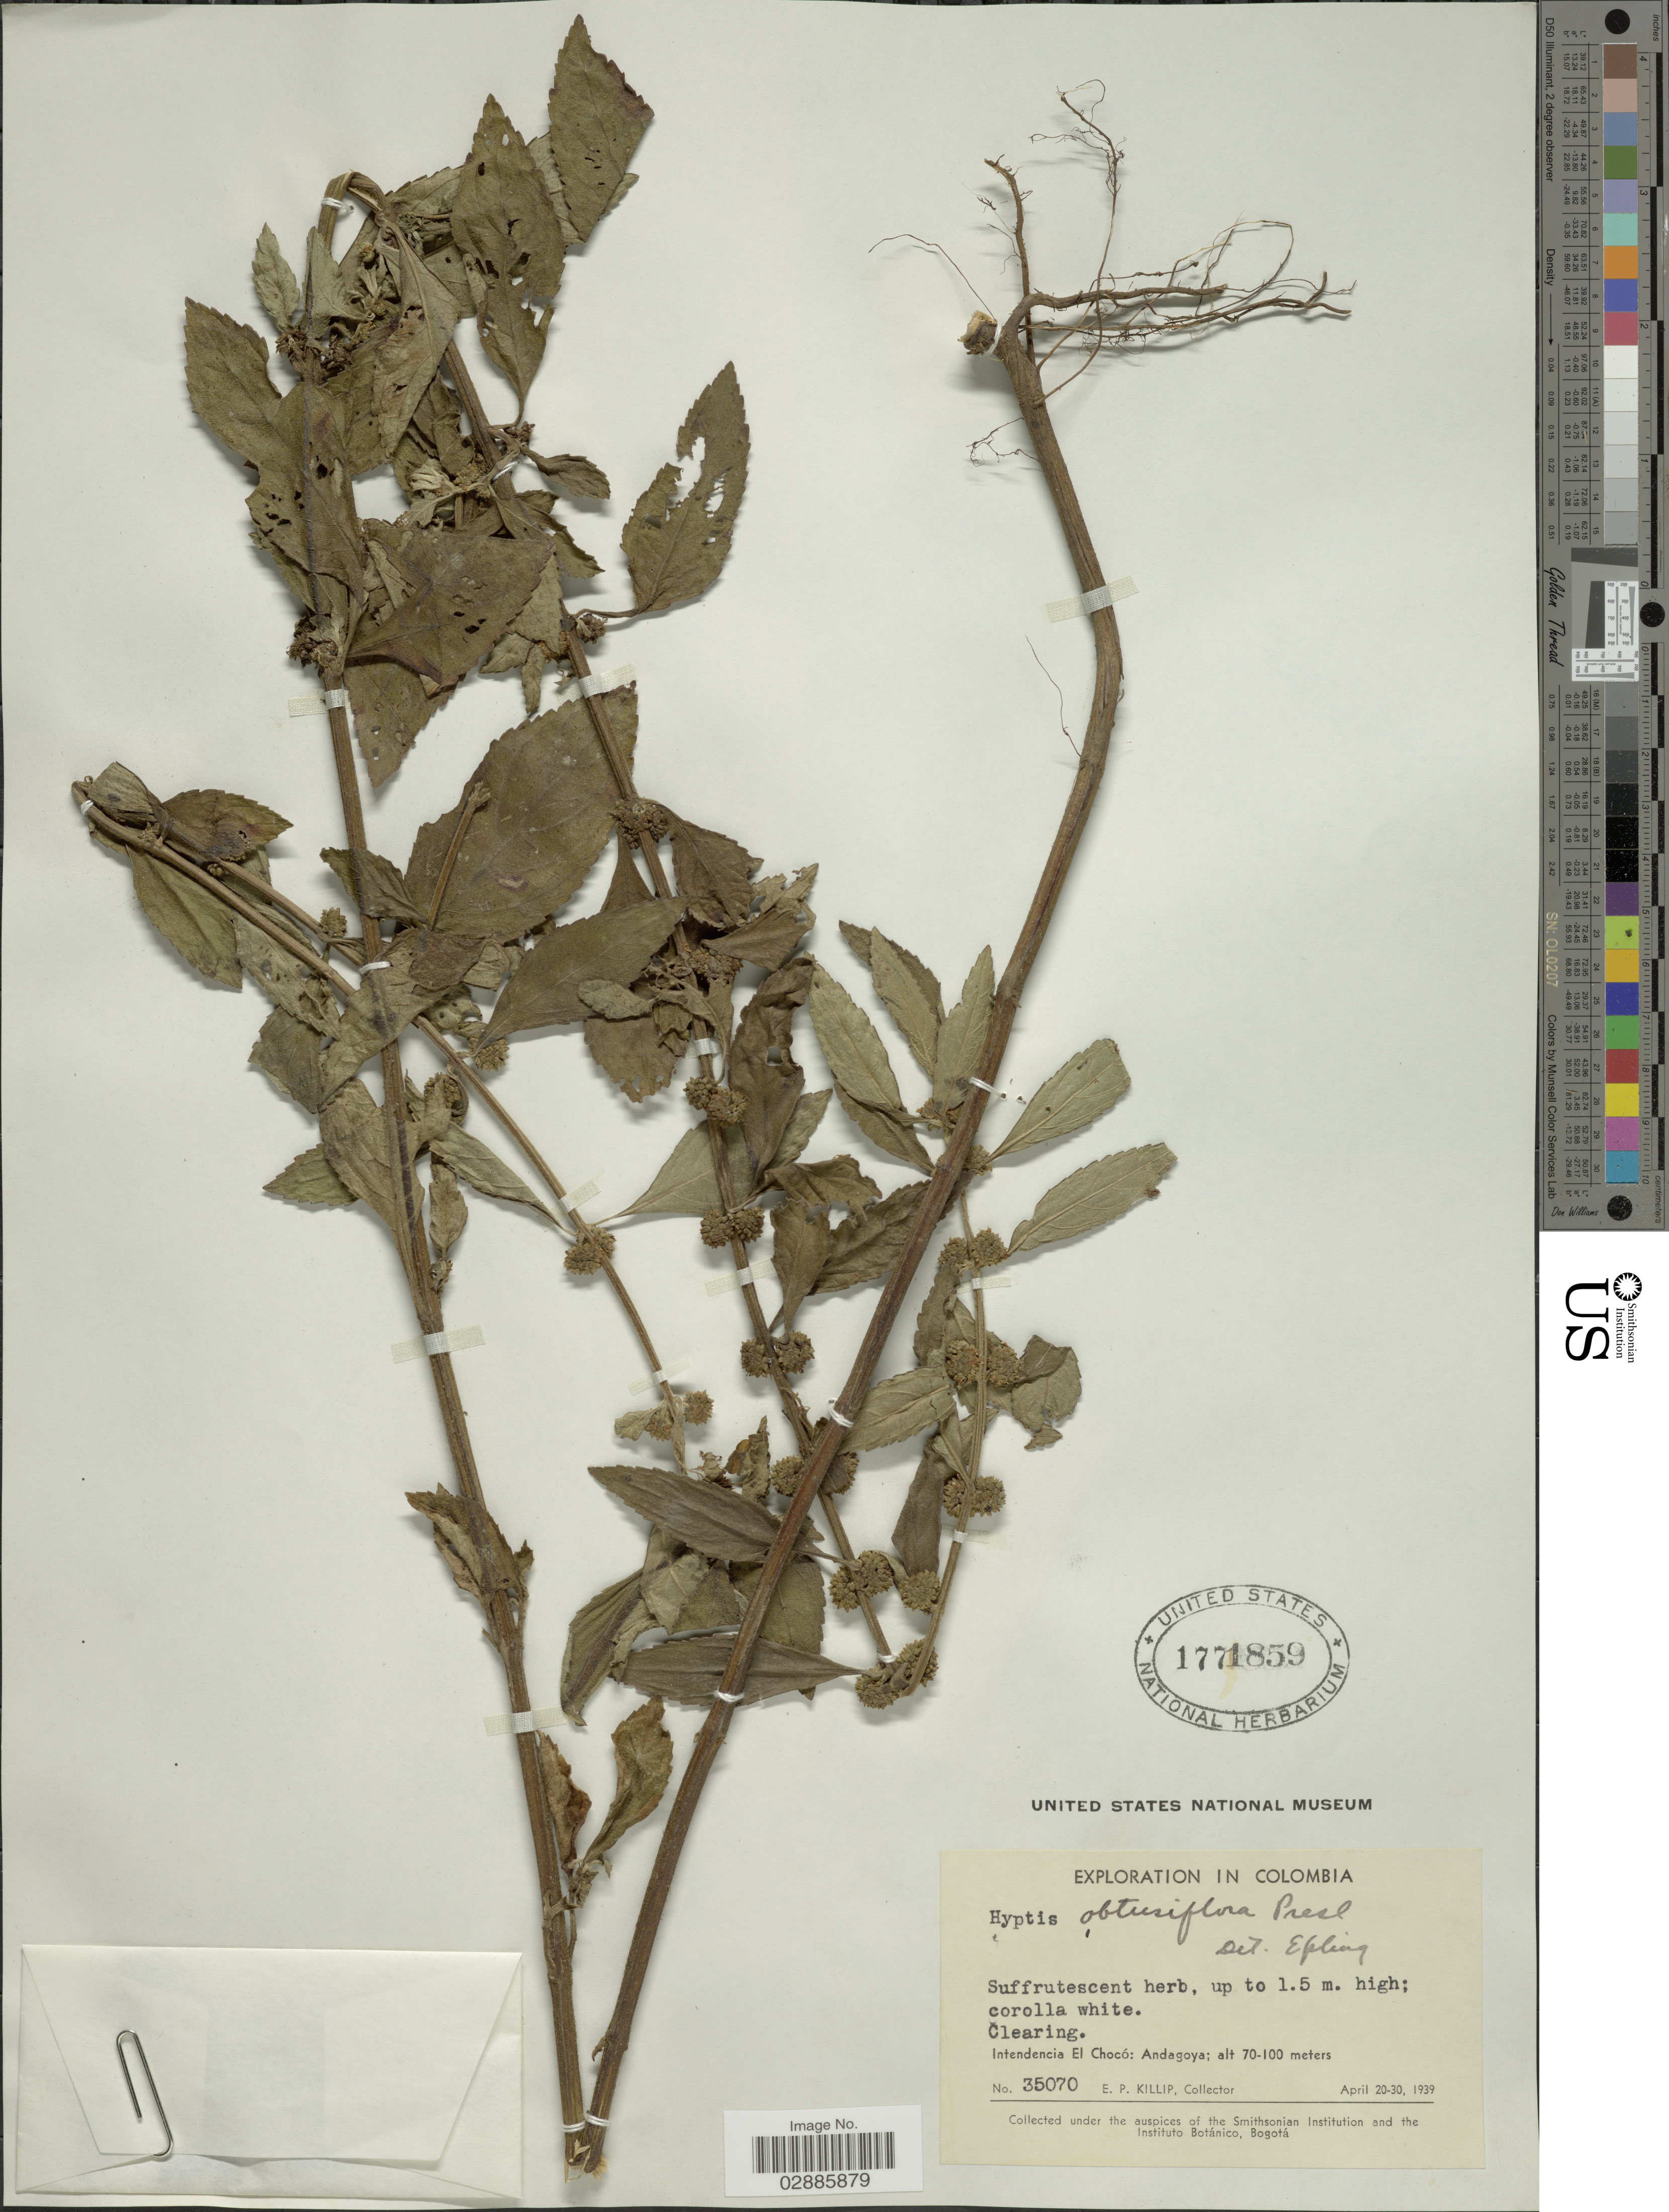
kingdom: Plantae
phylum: Tracheophyta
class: Magnoliopsida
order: Lamiales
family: Lamiaceae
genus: Hyptis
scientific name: Hyptis obtusiflora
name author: C. Presl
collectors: E. P. Killip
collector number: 35070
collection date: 1939-04-20/1939-04-30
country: Colombia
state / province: Chocó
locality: Intendencia El Chocó: Andagoya.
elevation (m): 70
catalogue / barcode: US 1771859